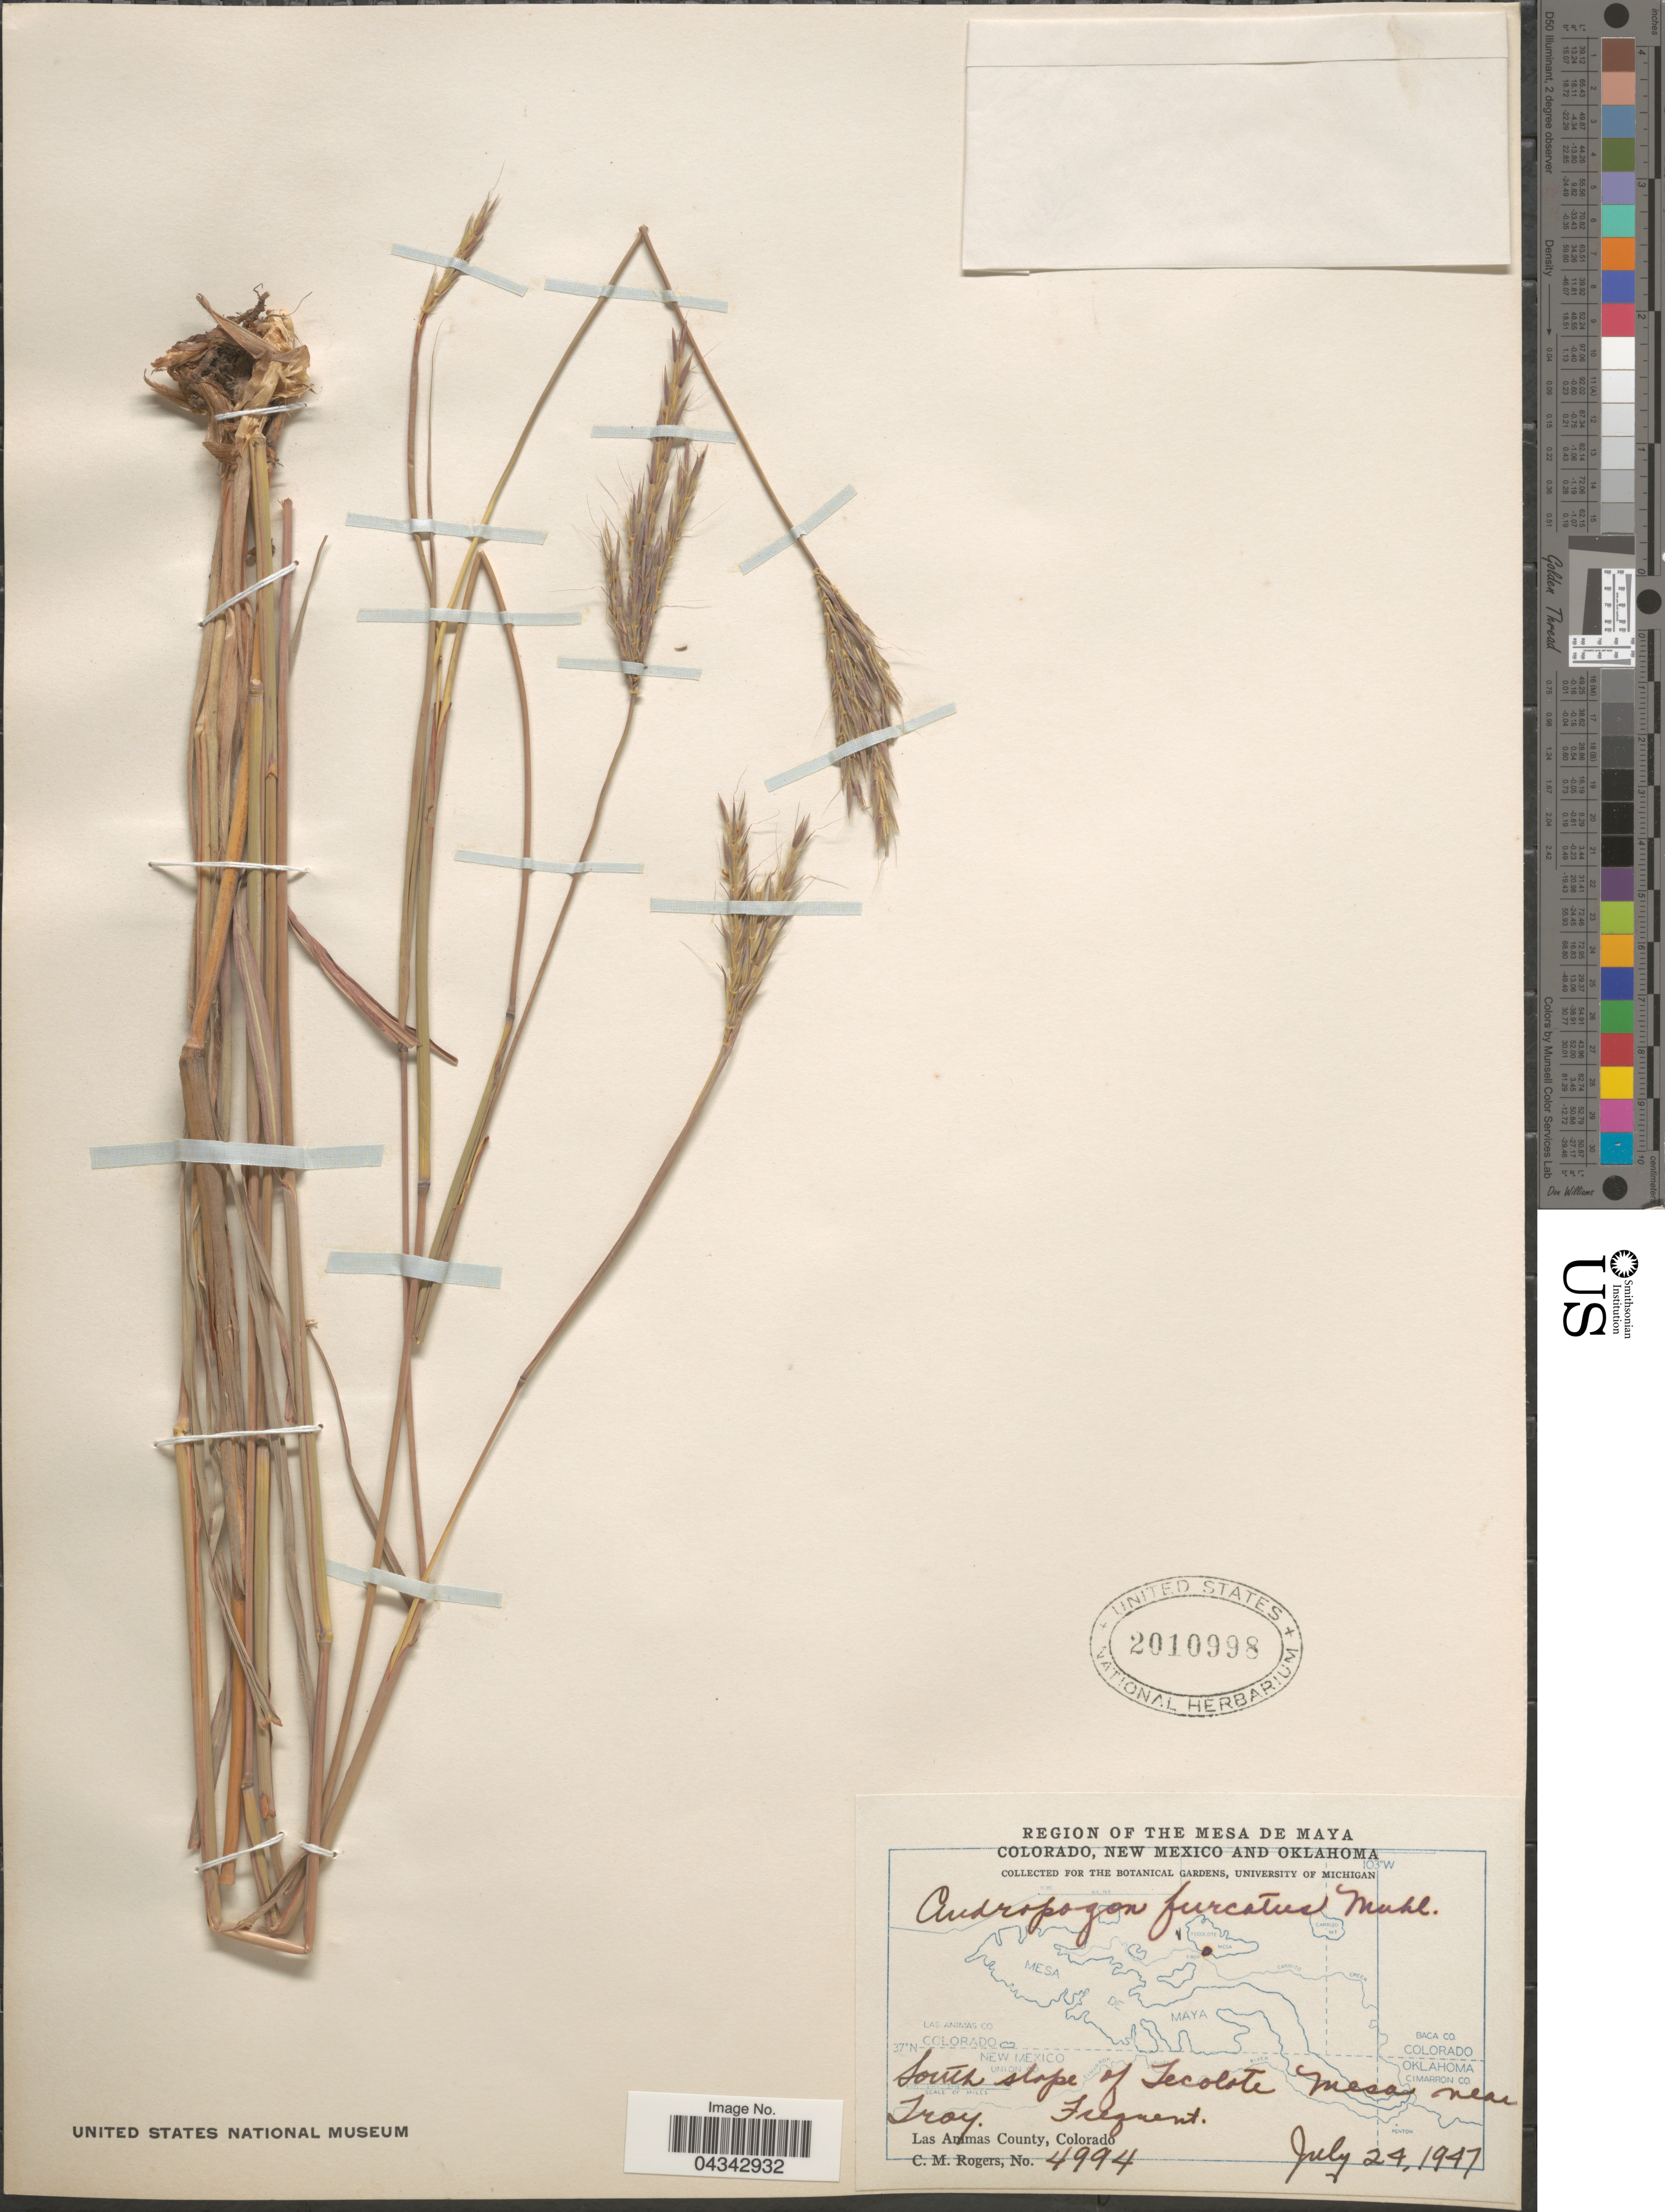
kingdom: Plantae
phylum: Tracheophyta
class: Liliopsida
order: Poales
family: Poaceae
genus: Andropogon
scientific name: Andropogon gerardii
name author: Vitman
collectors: C. M. Rogers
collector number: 4994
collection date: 1947-07-24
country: United States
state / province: Colorado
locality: Region of the Mesa de Maya. South slope of Tecolote Mesa near Troy. Las Animas County.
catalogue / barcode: US 2010998